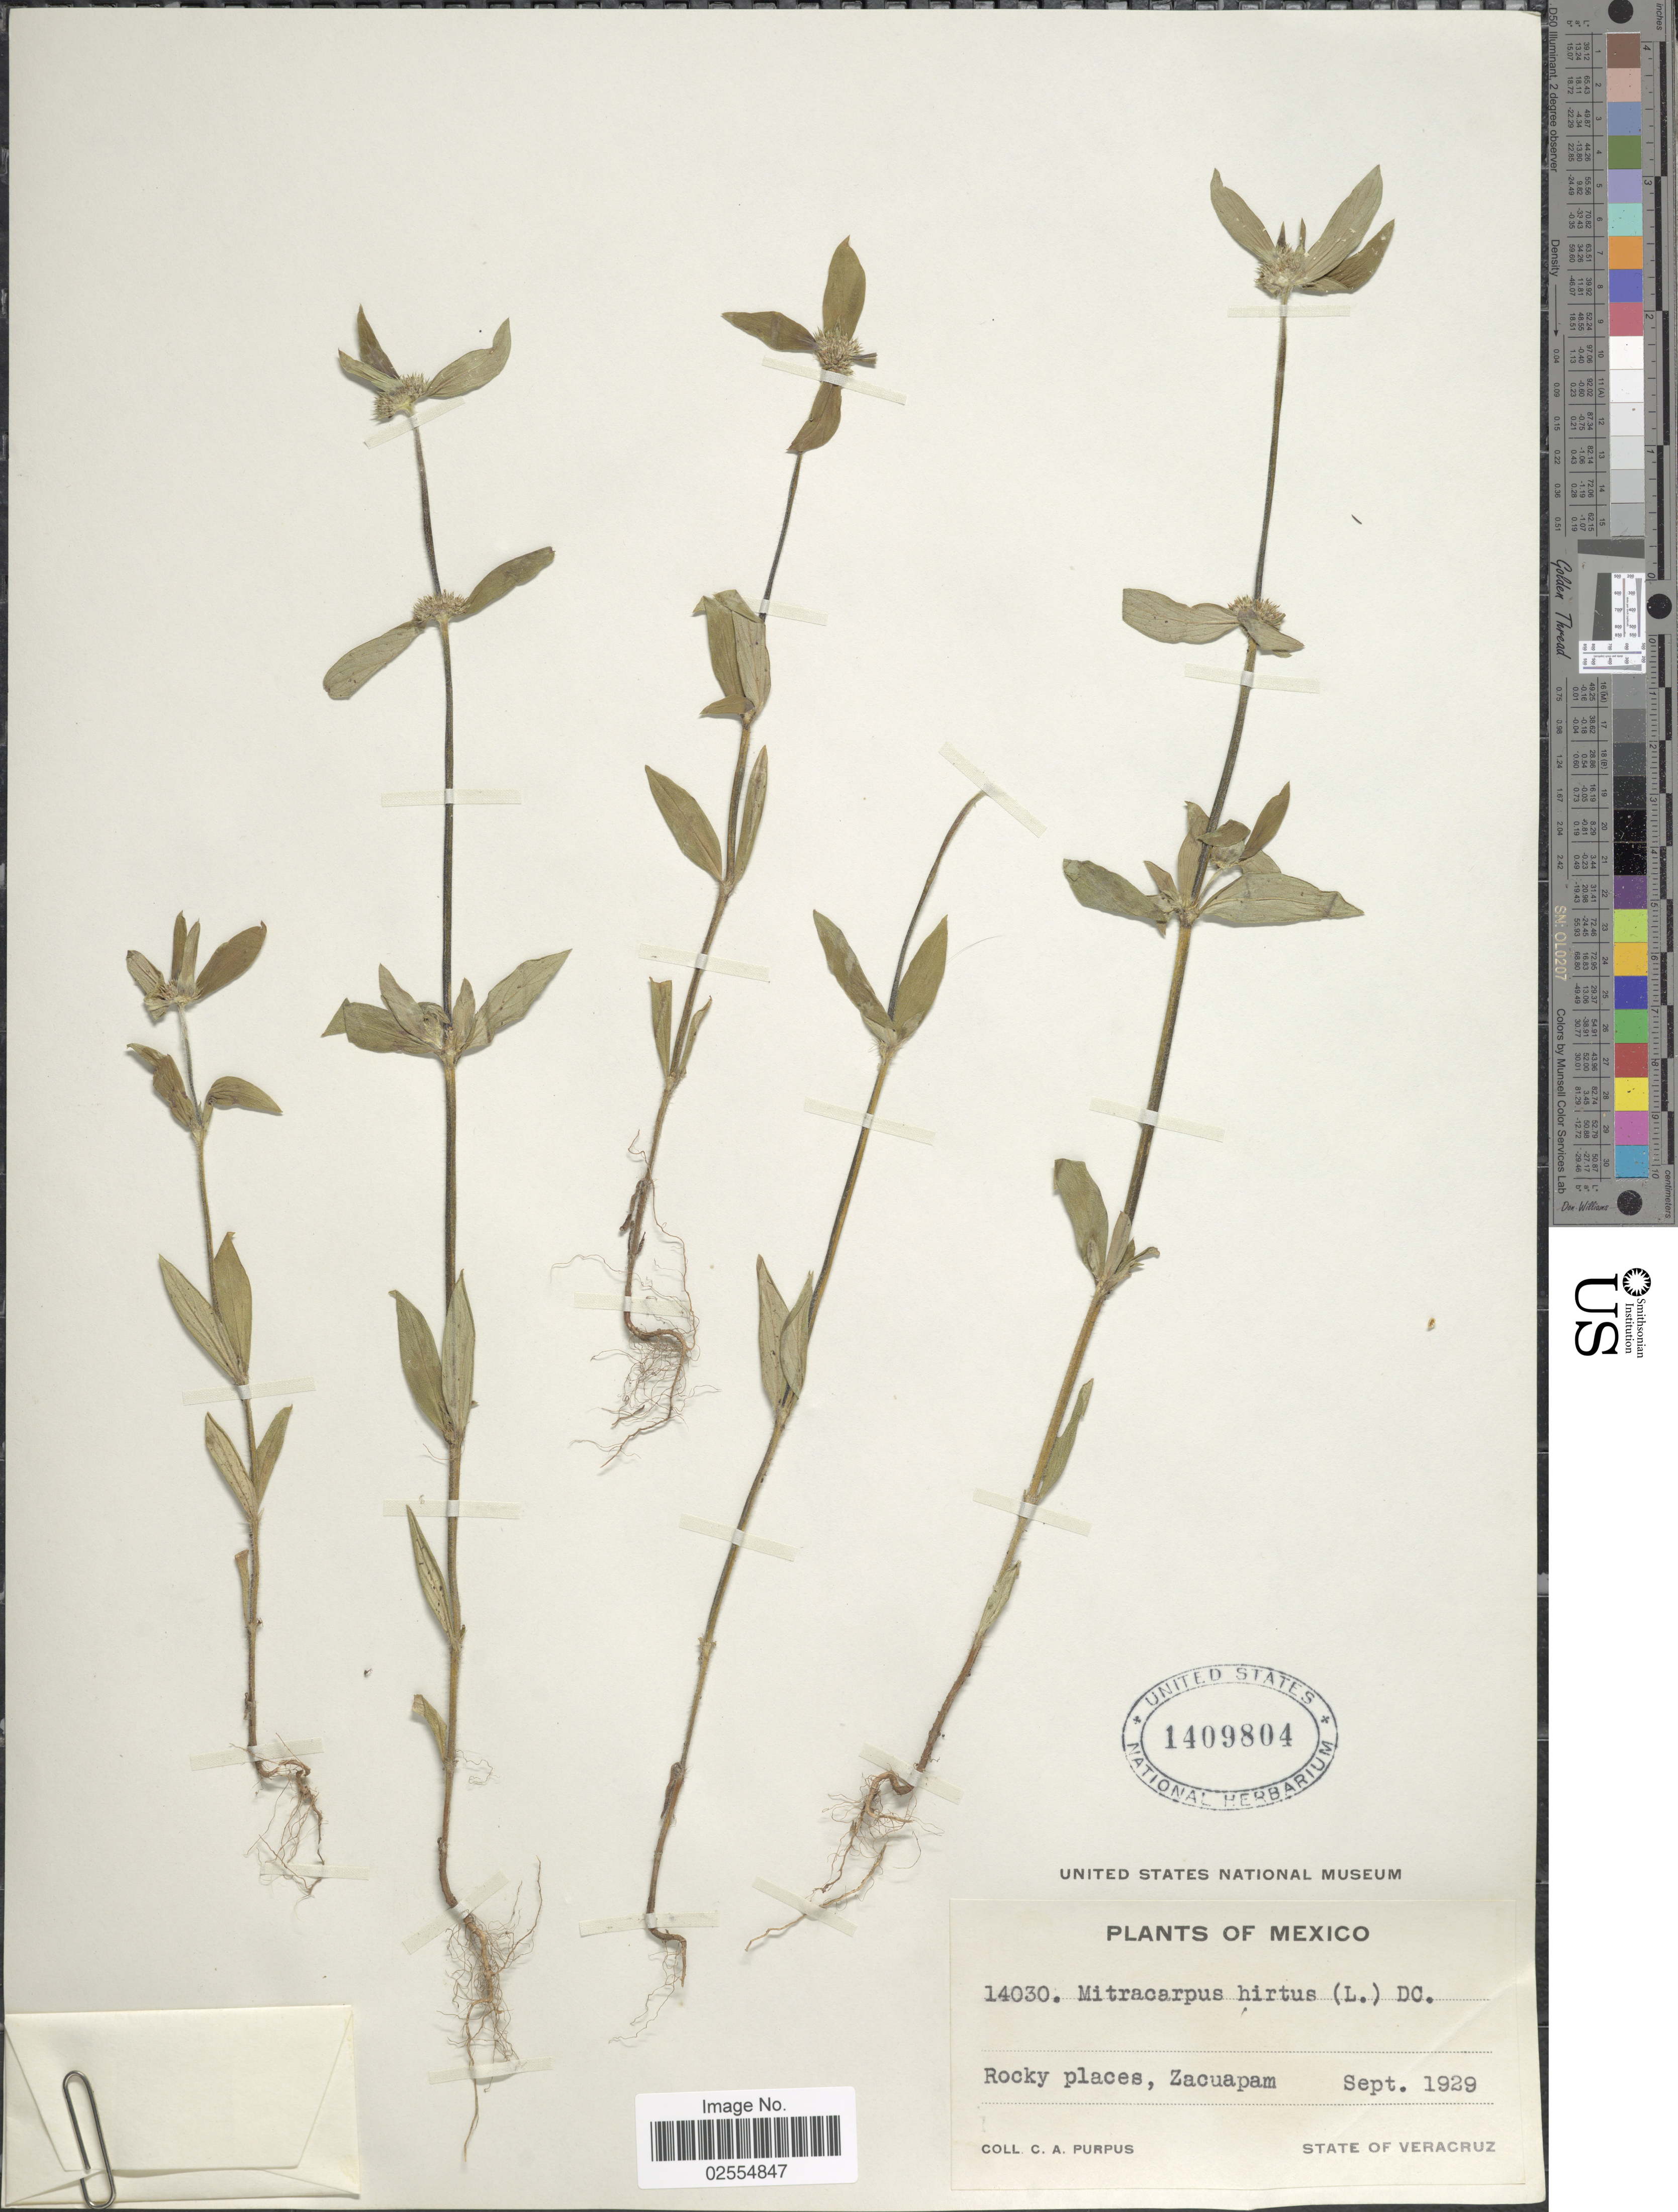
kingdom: Plantae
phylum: Tracheophyta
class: Magnoliopsida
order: Gentianales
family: Rubiaceae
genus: Mitracarpus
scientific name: Mitracarpus hirtus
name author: (L.) DC.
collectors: C. A. Purpus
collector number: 14030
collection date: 1929-09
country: Mexico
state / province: Veracruz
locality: Zacuapam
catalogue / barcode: US 1409804